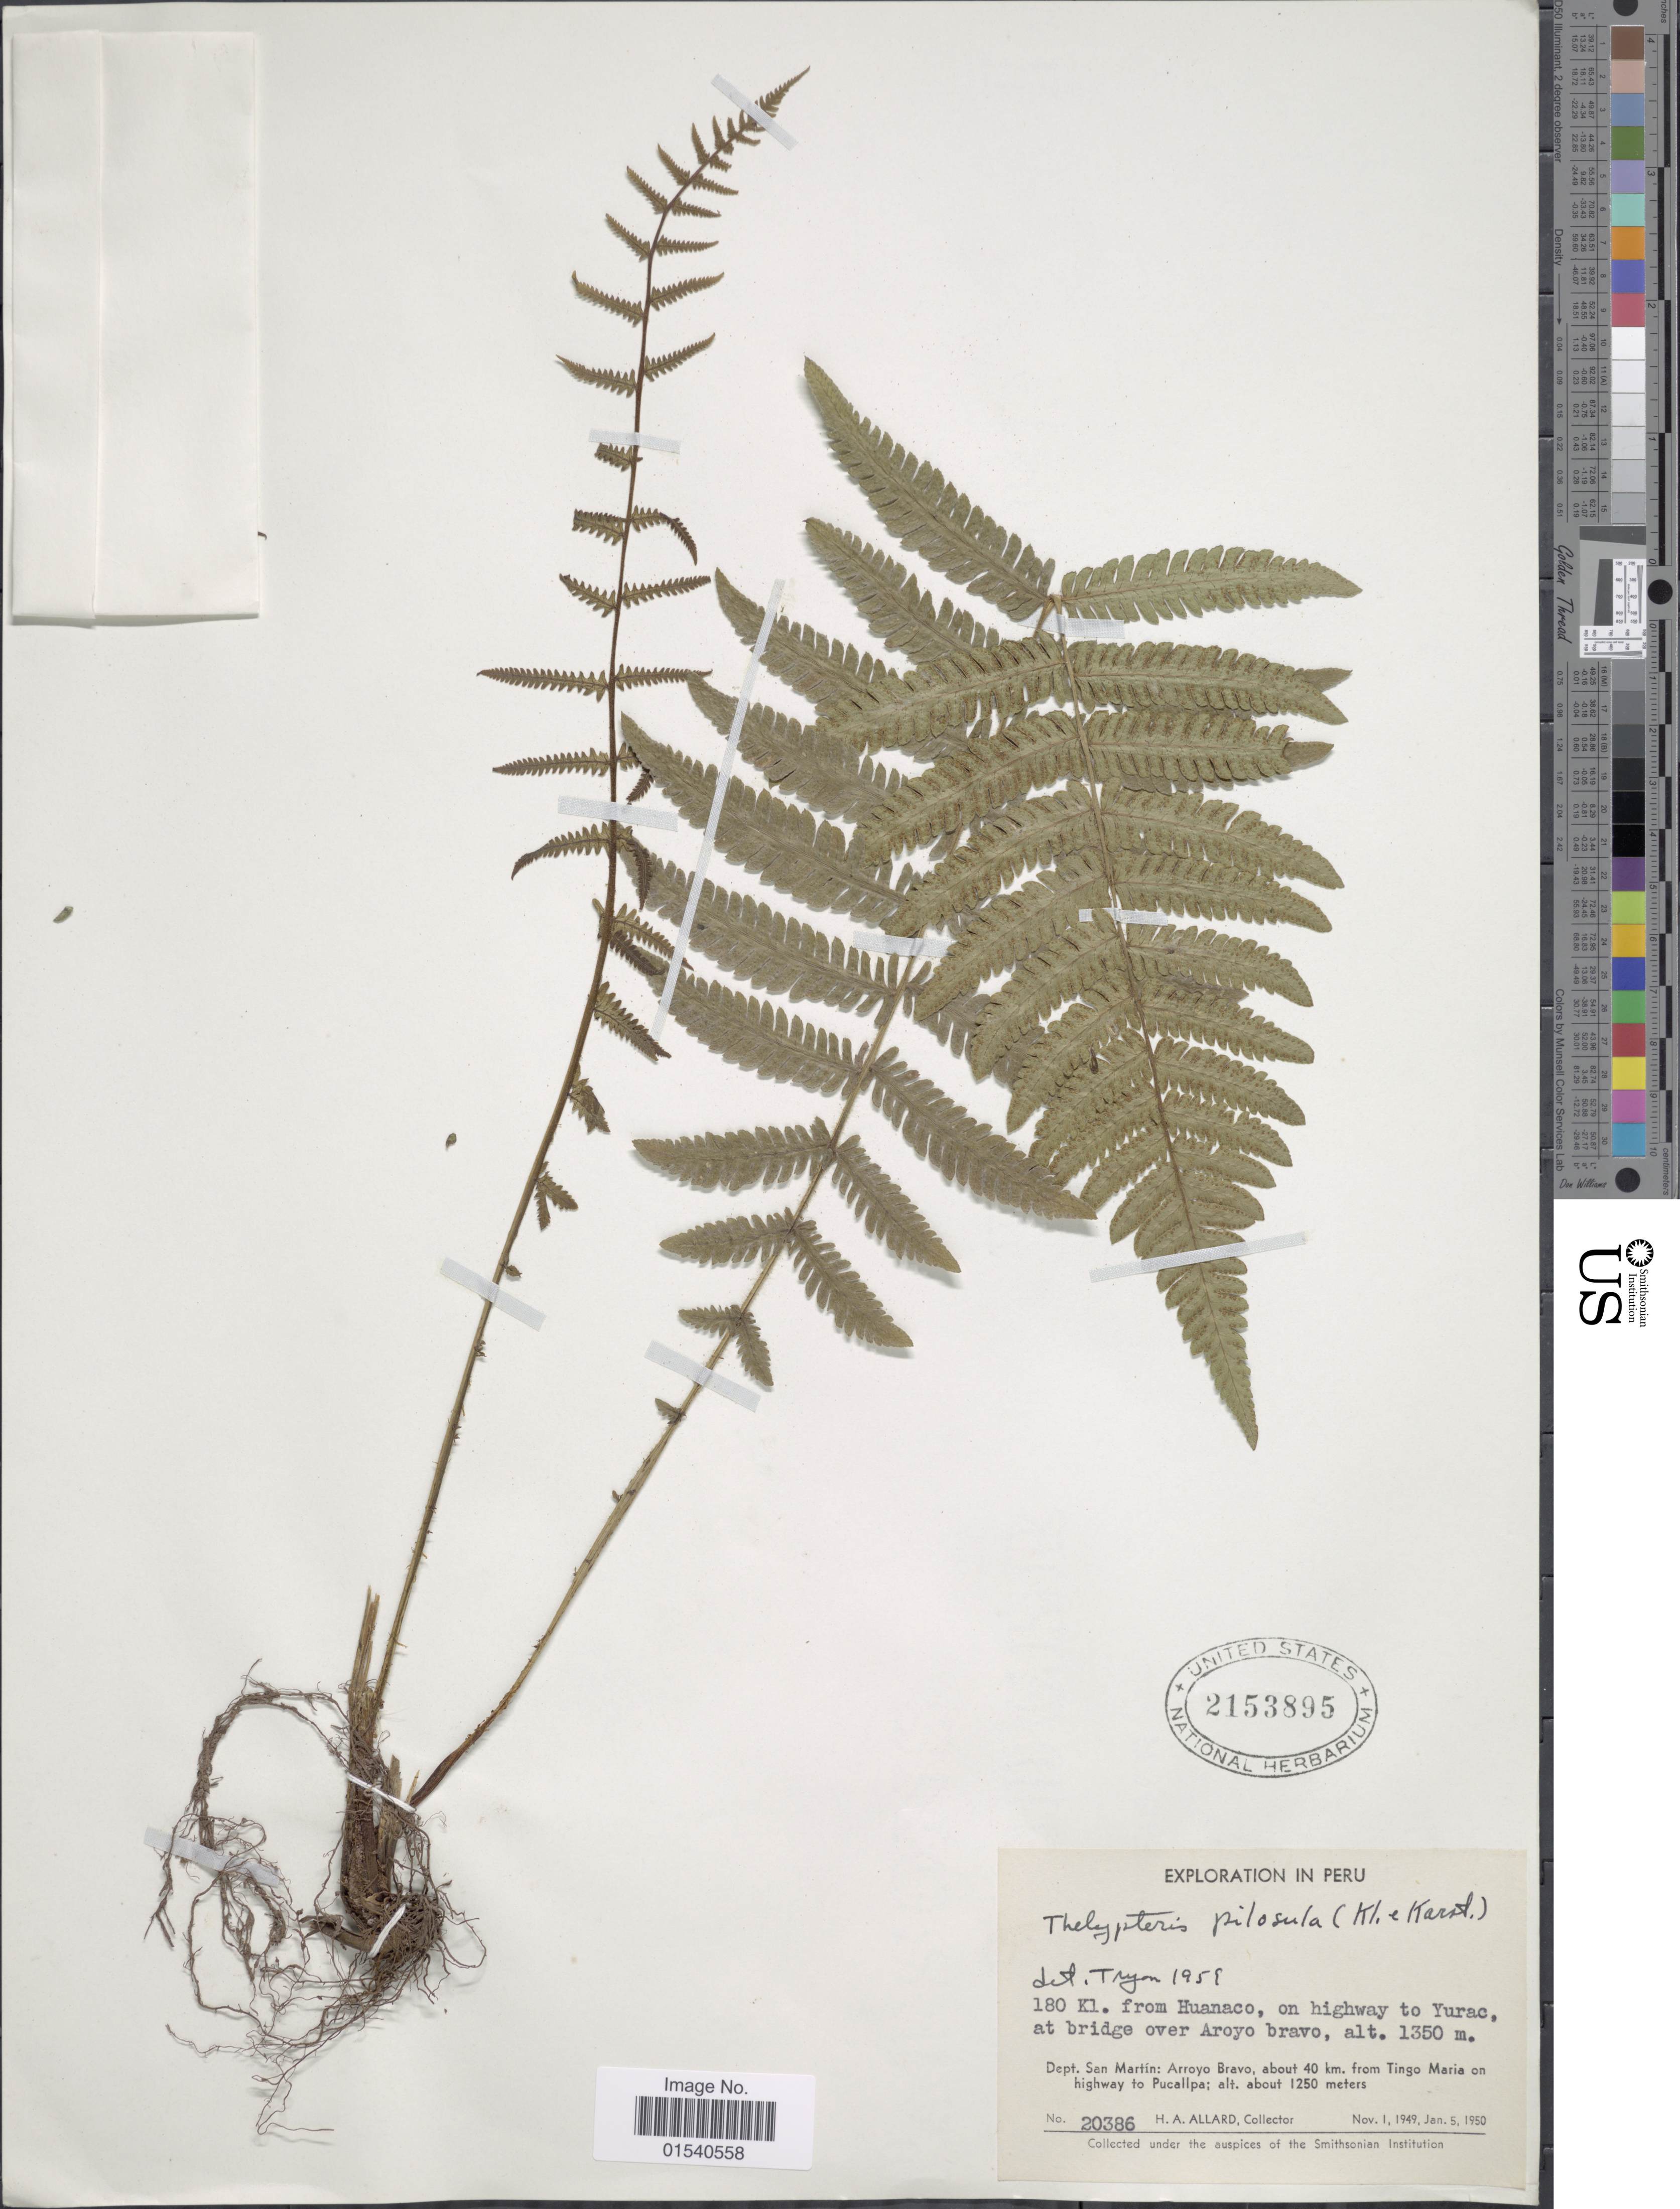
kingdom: Plantae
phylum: Tracheophyta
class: Polypodiopsida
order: Polypodiales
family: Thelypteridaceae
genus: Amauropelta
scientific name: Amauropelta pilosula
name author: (Klotzsch & H. Karst.) Á. Löve & D. Löve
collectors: H. A. Allard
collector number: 20386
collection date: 1949-11-01/1950-01-05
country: Peru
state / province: San Martín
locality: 180 Kl. from Huanaco, on highway to Yurac, at bridge over Aroyo bravo. Dept. San Martín: Arroyo Bravo, about 40 km. from Tingo Maria on highway to Pucallpa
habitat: on highway at bridge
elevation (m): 1250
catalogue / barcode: US 2153895